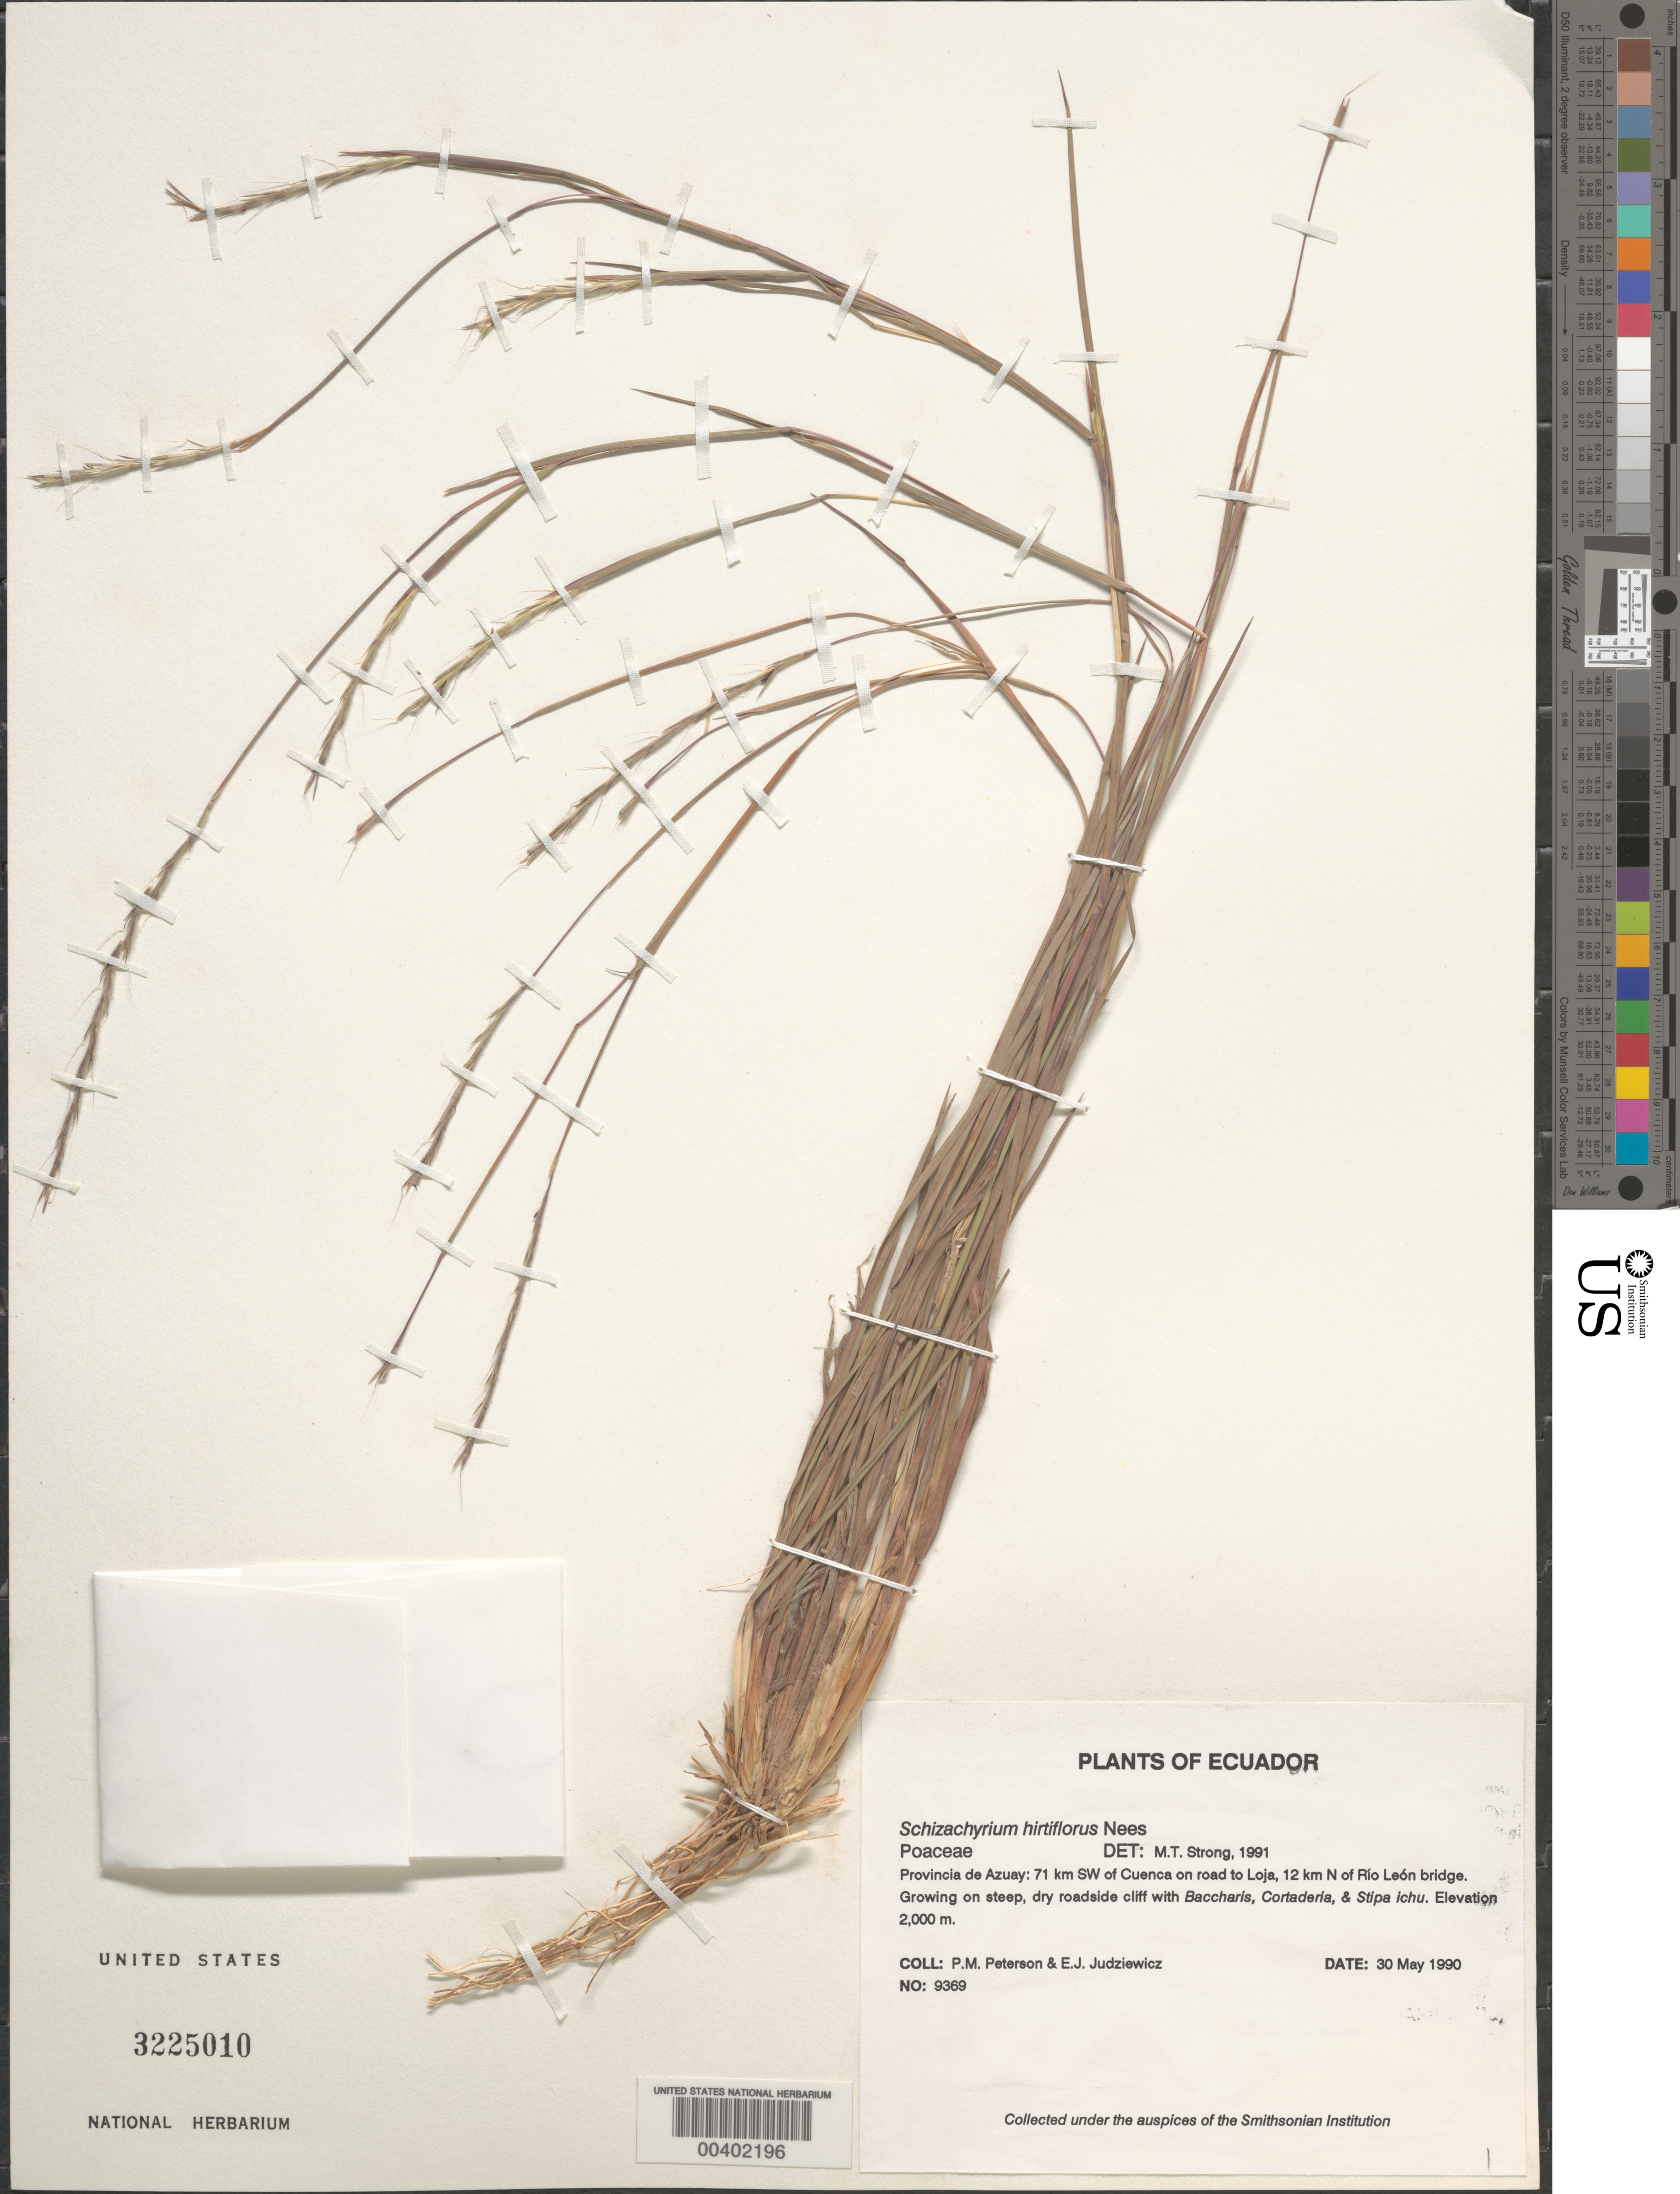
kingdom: Plantae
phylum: Tracheophyta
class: Liliopsida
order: Poales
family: Poaceae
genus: Schizachyrium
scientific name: Schizachyrium hirtiflorus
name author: Nees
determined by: Strong, M. T., (US), Smithsonian Institution - National Museum of Natural History (UNITED STATES)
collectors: P. M. Peterson & E. J. Judziewicz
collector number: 09369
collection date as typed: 30 May 1990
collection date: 1990-05-30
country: Ecuador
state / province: Azuay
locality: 71 km SW ofCuenca on road to Loja, 12 km N of Río León bridge.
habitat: Growing on steep, dry roadside cliff with Baccharis, Cortaderia, & Stipa ichu.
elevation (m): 2000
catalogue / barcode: US 3225010